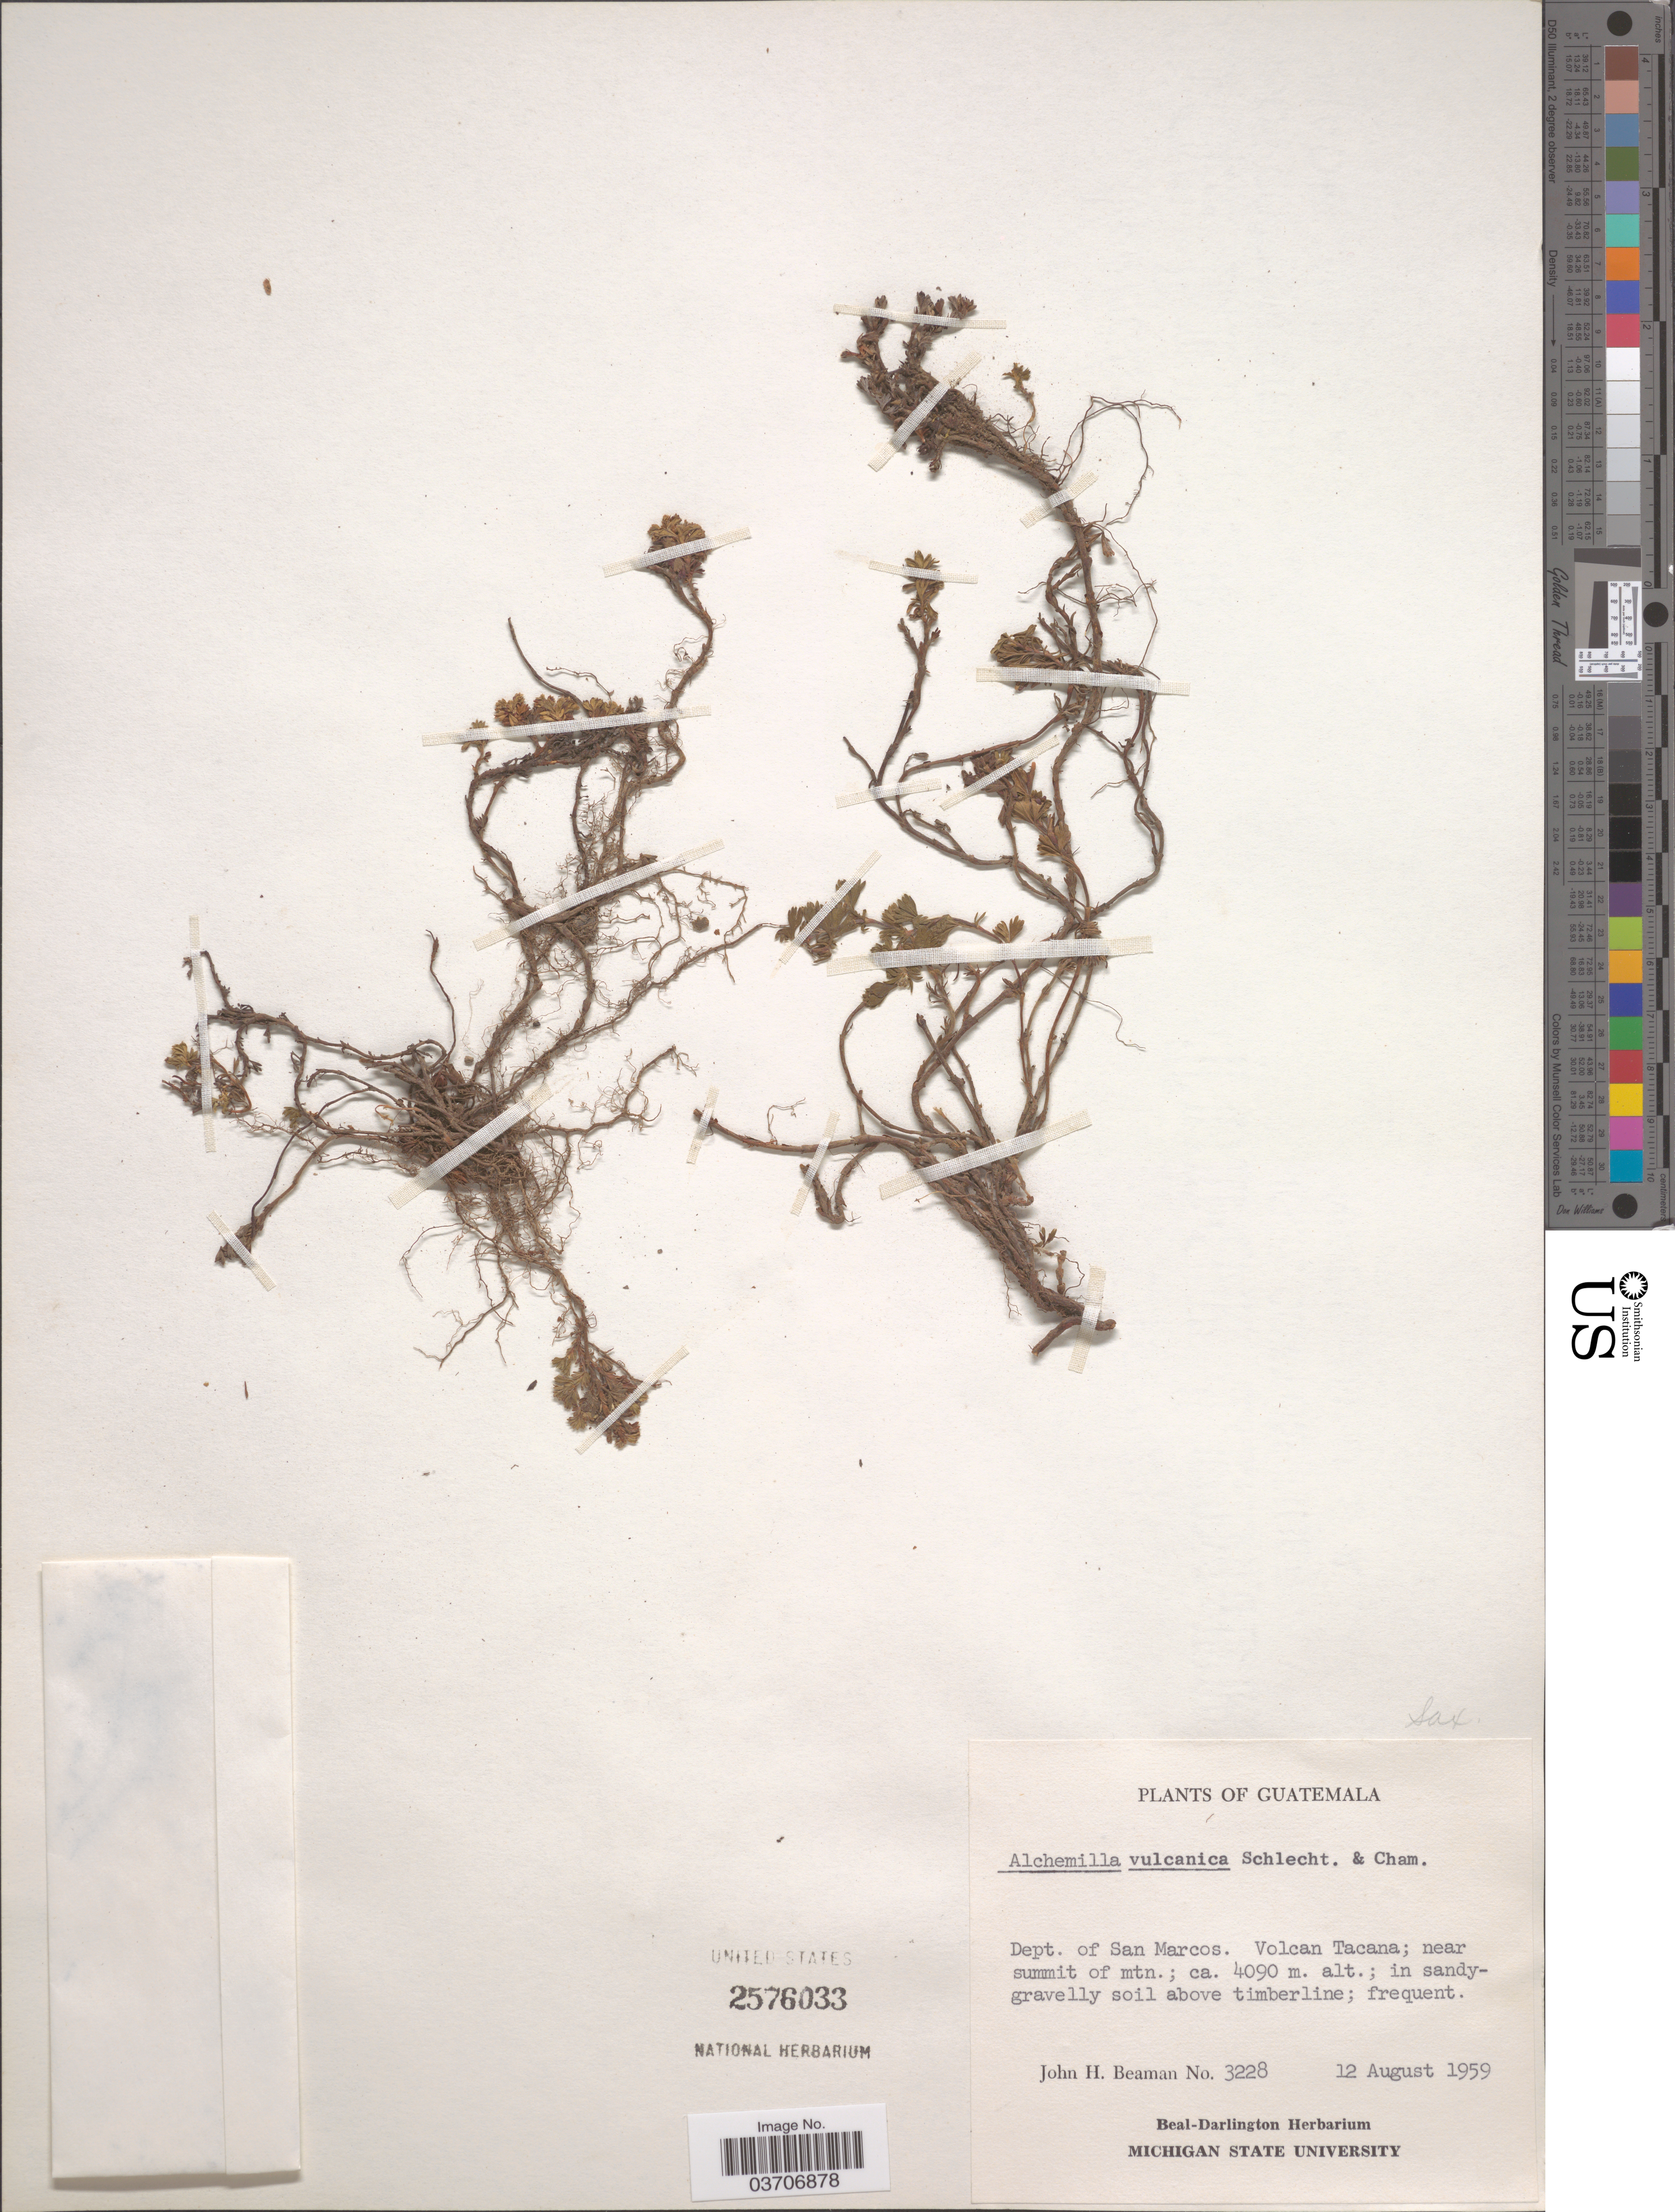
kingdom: Plantae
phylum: Tracheophyta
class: Magnoliopsida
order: Rosales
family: Rosaceae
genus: Lachemilla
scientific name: Lachemilla vulcanica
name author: (Cham. & Schltdl.) Rydb.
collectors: J. H. Beaman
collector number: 3228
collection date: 1959-08-12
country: Guatemala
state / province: San Marcos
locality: Dept. of San Marcos. Volcan Tacana; near summit of mtn.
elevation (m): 4090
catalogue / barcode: US 2576033